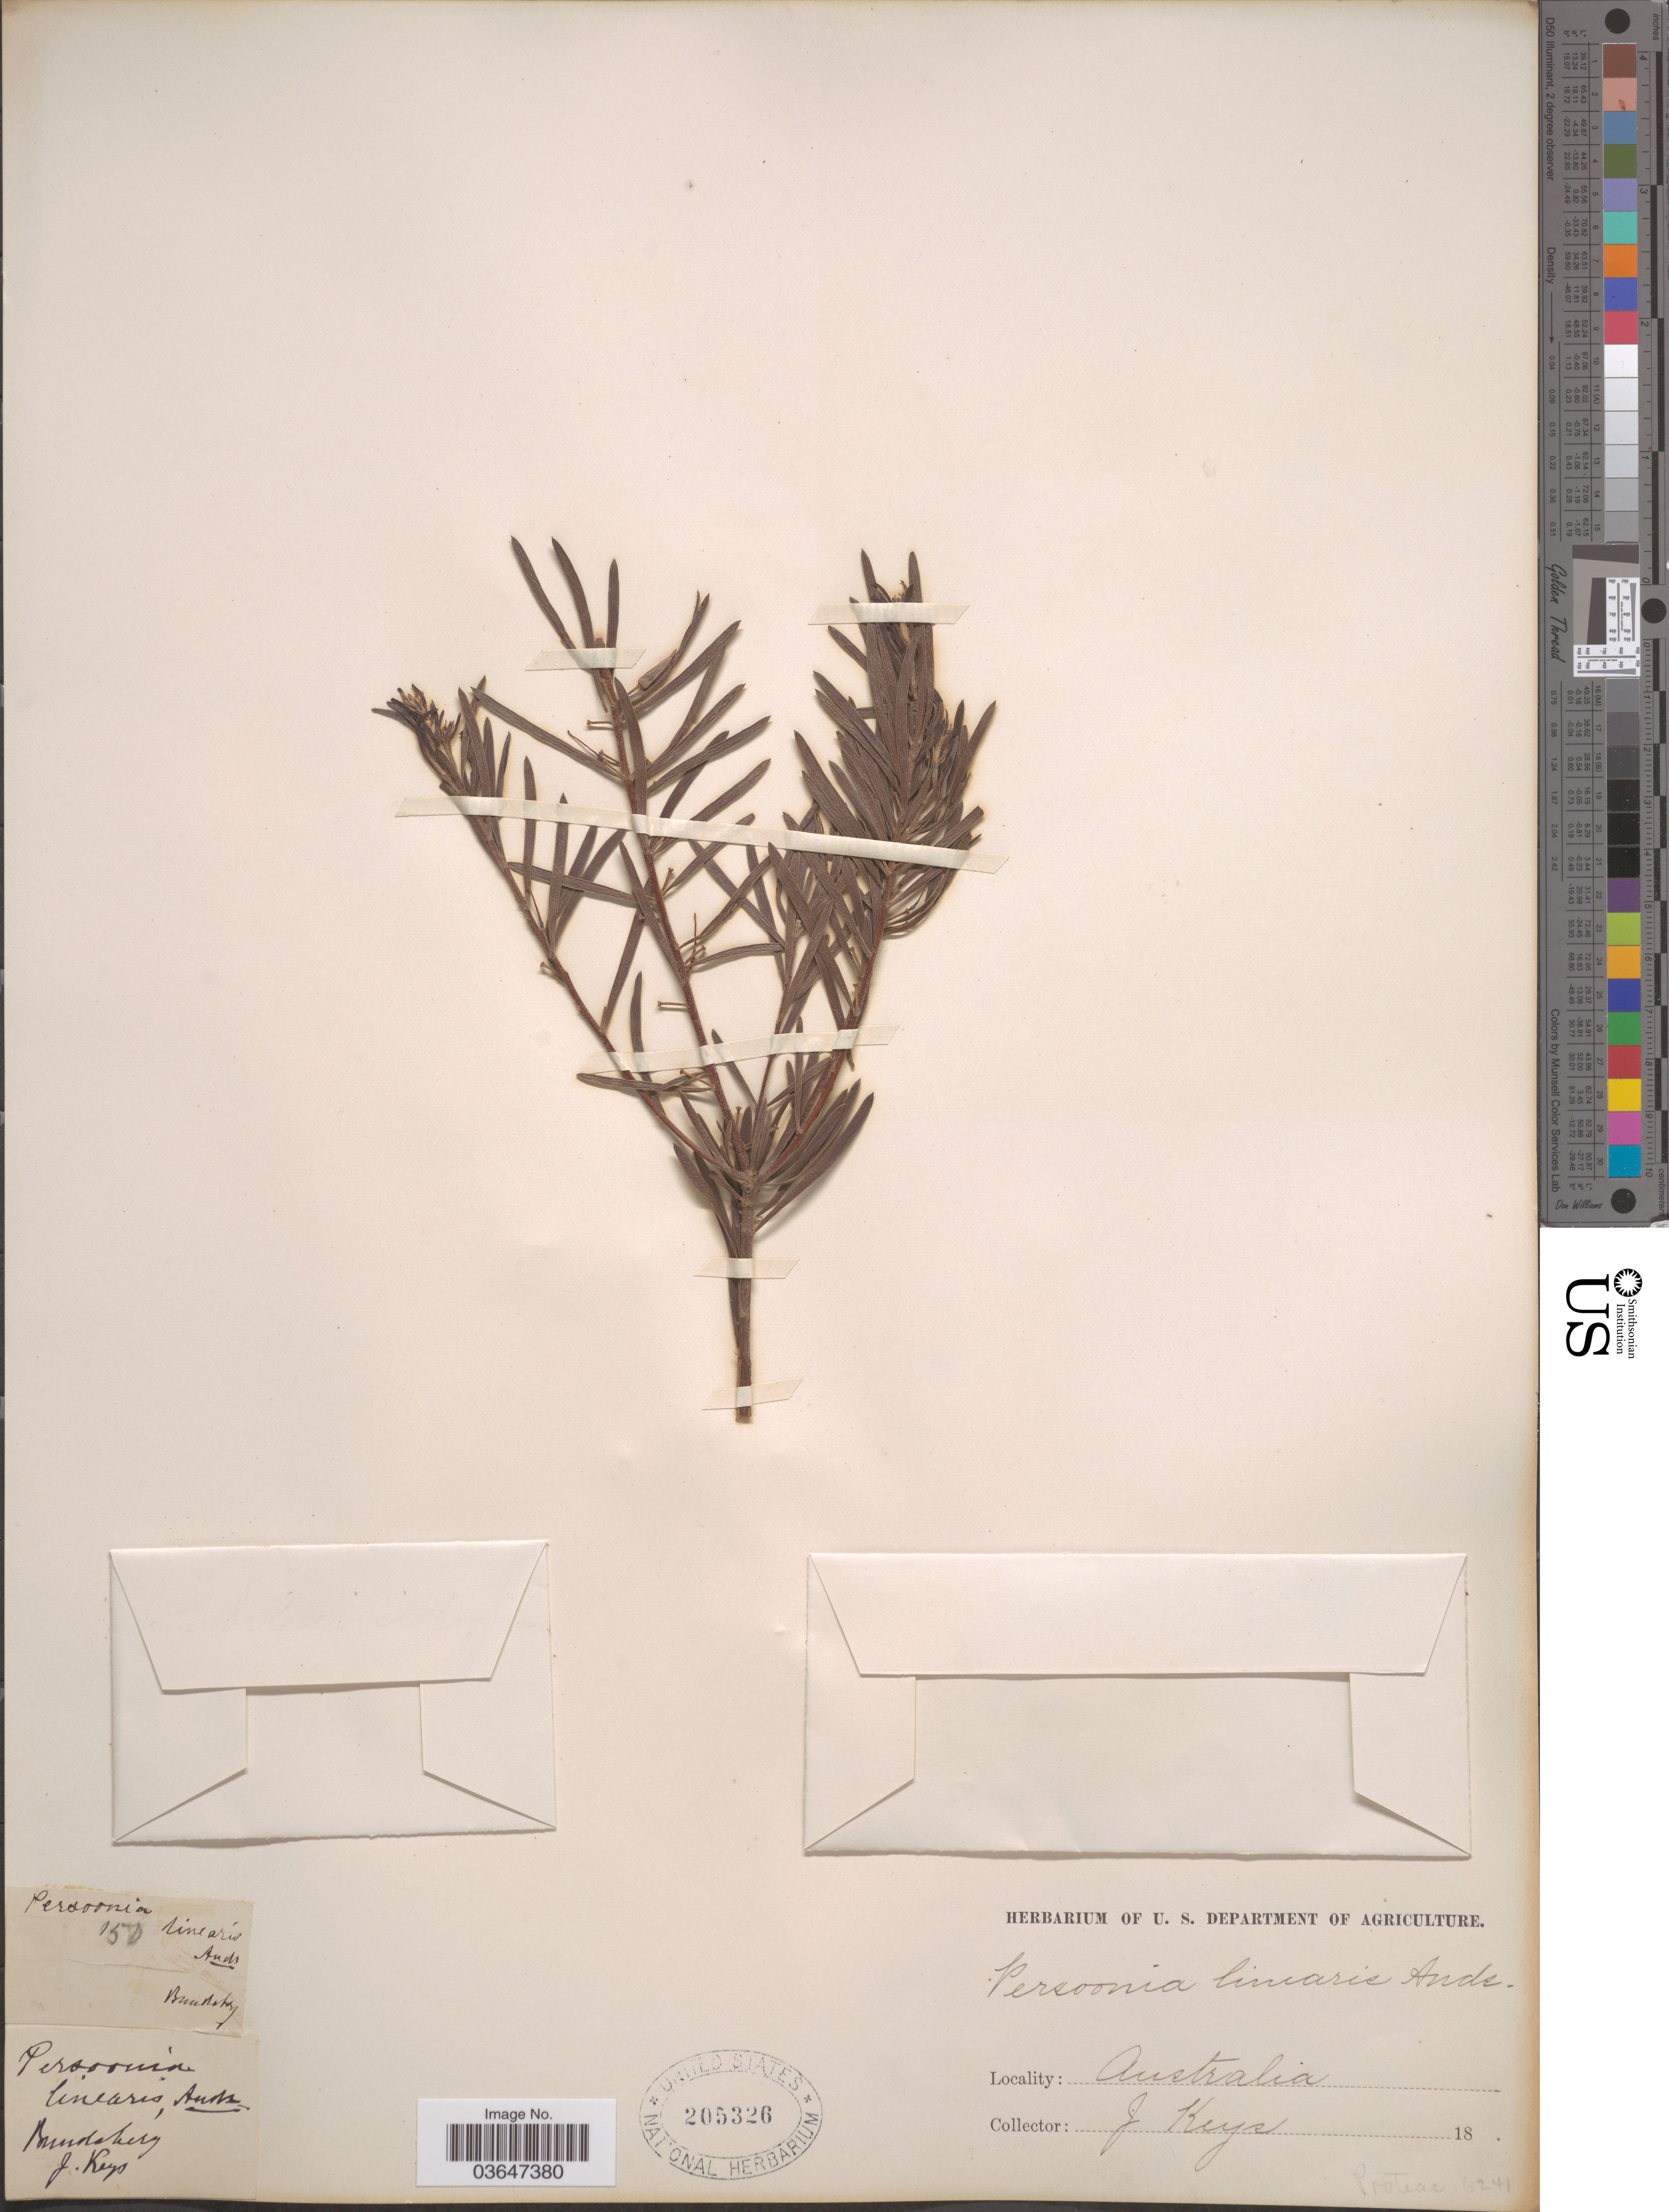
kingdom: Plantae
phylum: Tracheophyta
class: Magnoliopsida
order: Proteales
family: Proteaceae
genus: Persoonia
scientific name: Persoonia linearis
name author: Andrews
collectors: J. Keys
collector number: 150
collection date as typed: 18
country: Australia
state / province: Queensland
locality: Bundaberg.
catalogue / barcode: US 205326